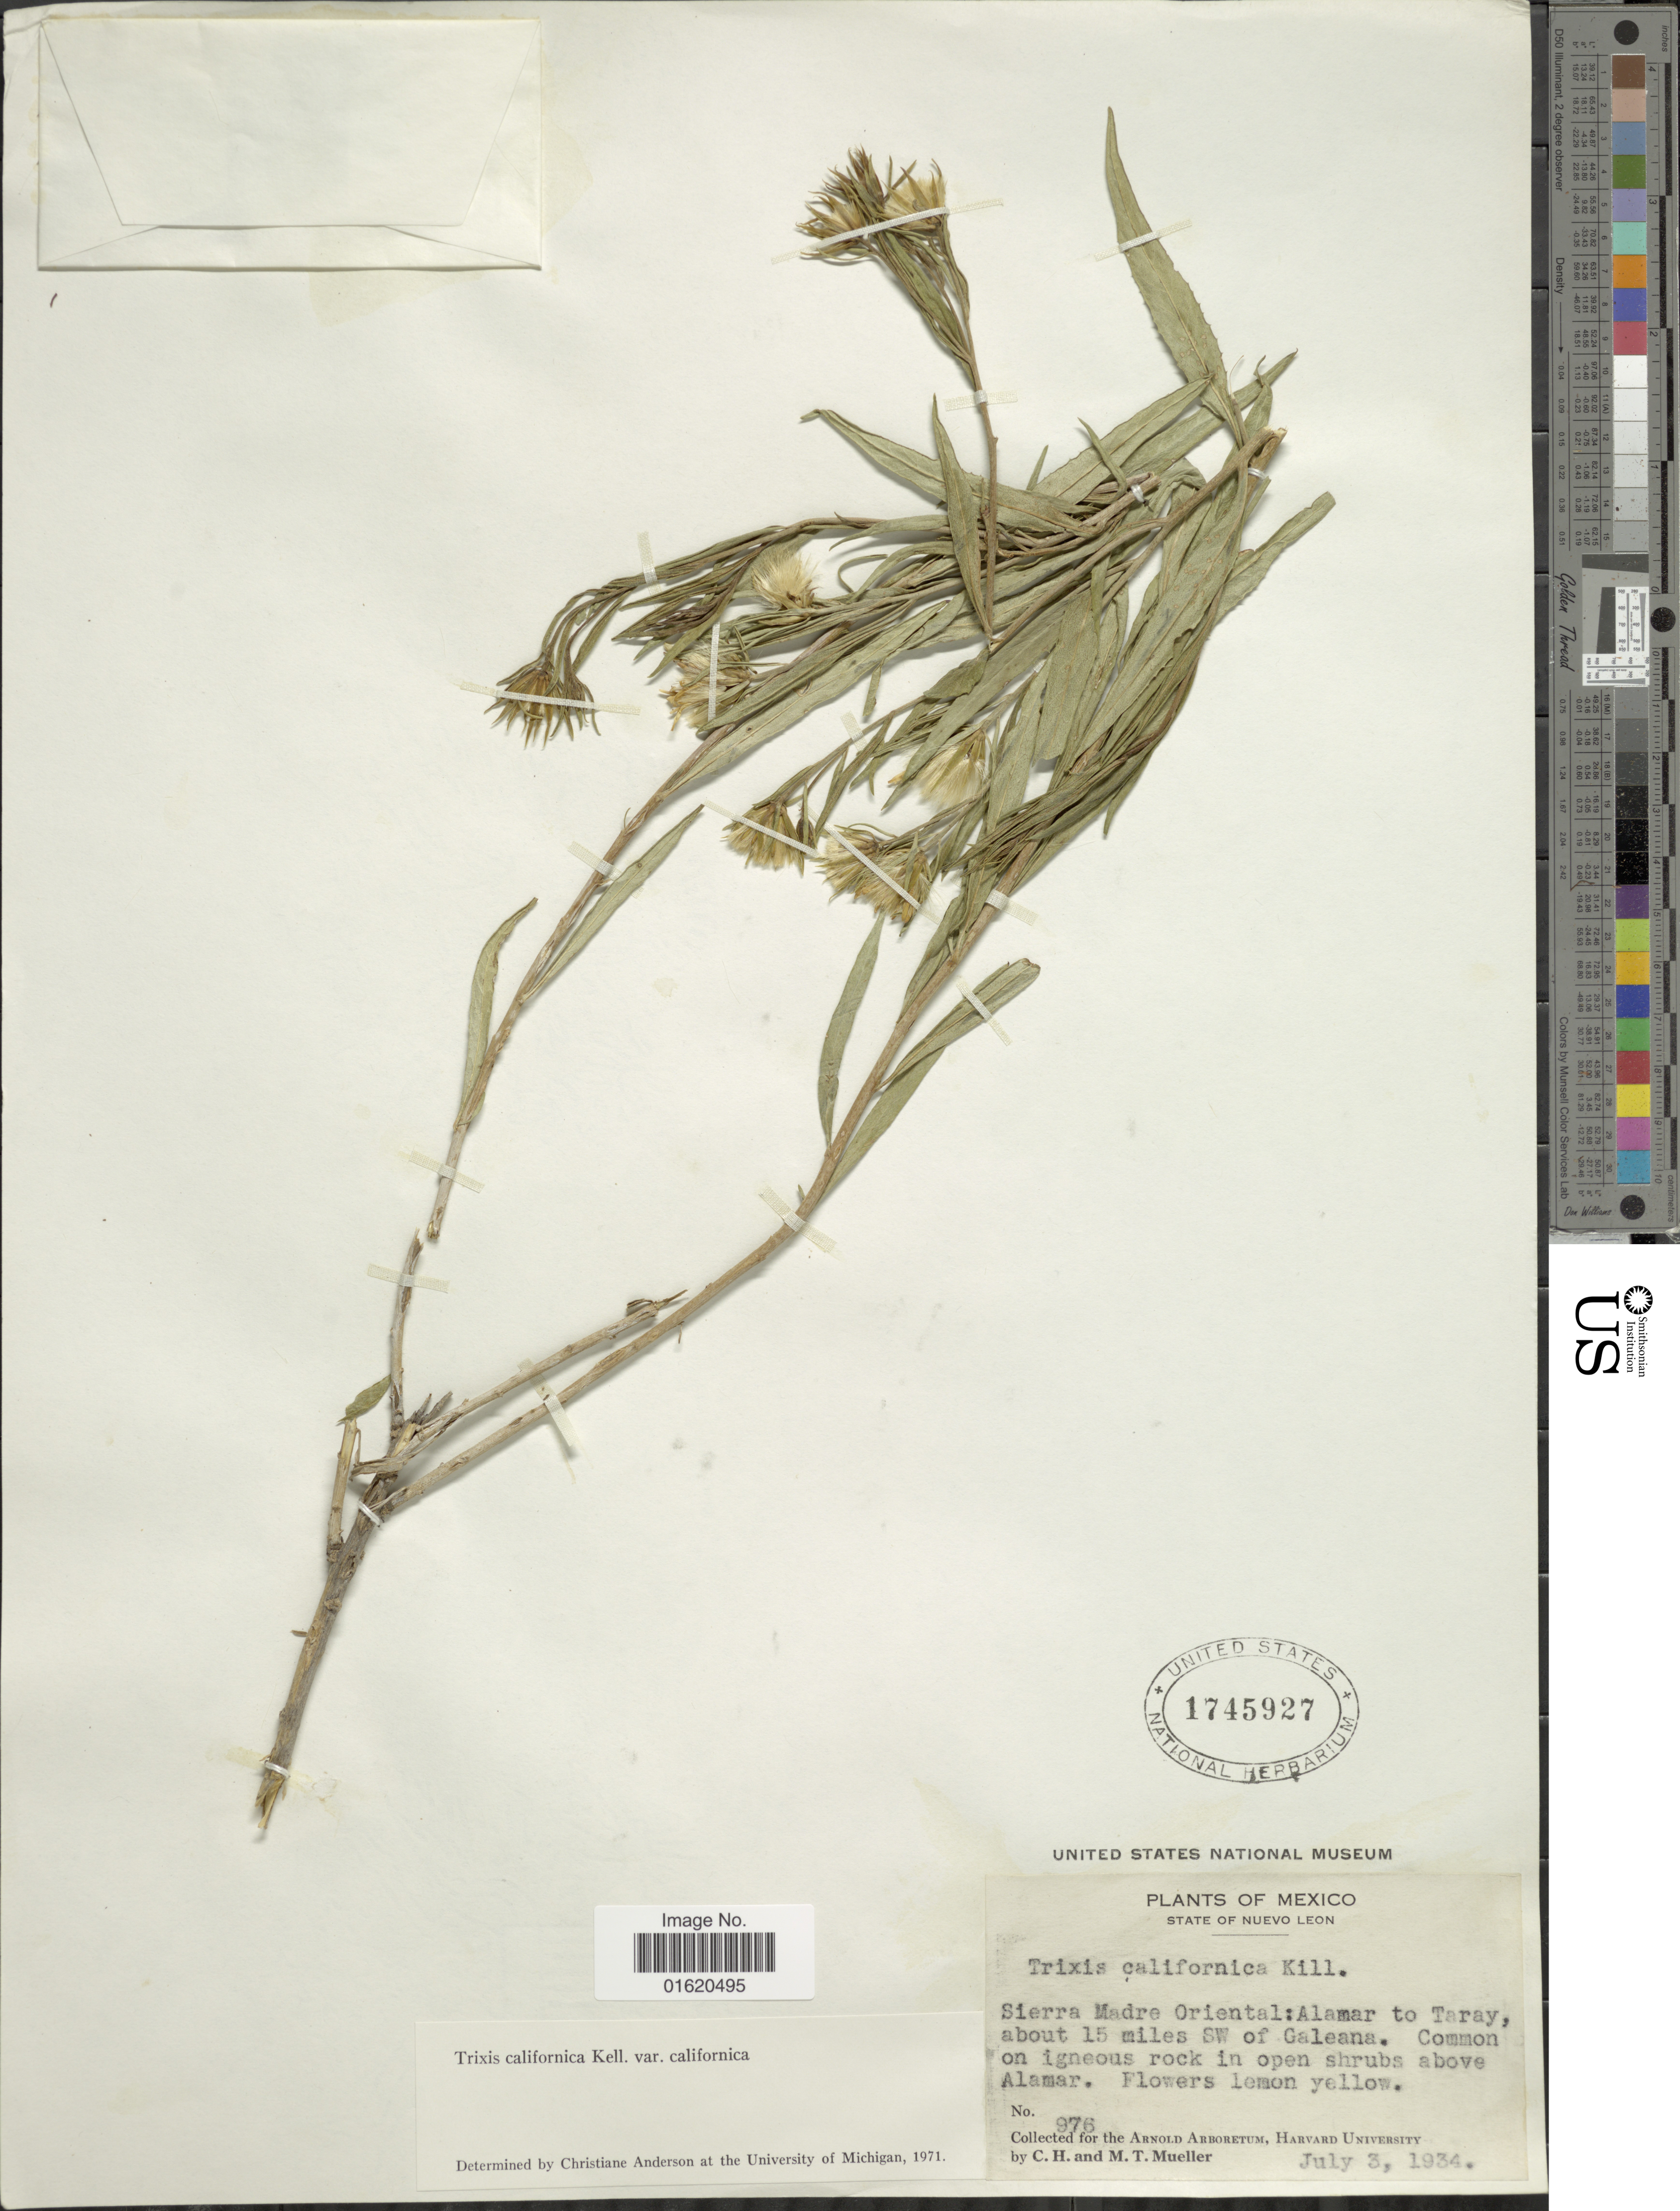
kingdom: Plantae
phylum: Tracheophyta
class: Magnoliopsida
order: Asterales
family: Asteraceae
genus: Trixis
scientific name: Trixis californica var. californica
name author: Kellogg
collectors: C. H. Mueller & M. Mueller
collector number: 976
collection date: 1934-07-03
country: Mexico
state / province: Nuevo León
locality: Sierra Madre Oriental: Alamar to Taray, about 15 miles SW of Galeana, common on igneous rockin open shrubs above Alamar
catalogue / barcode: US 1745927